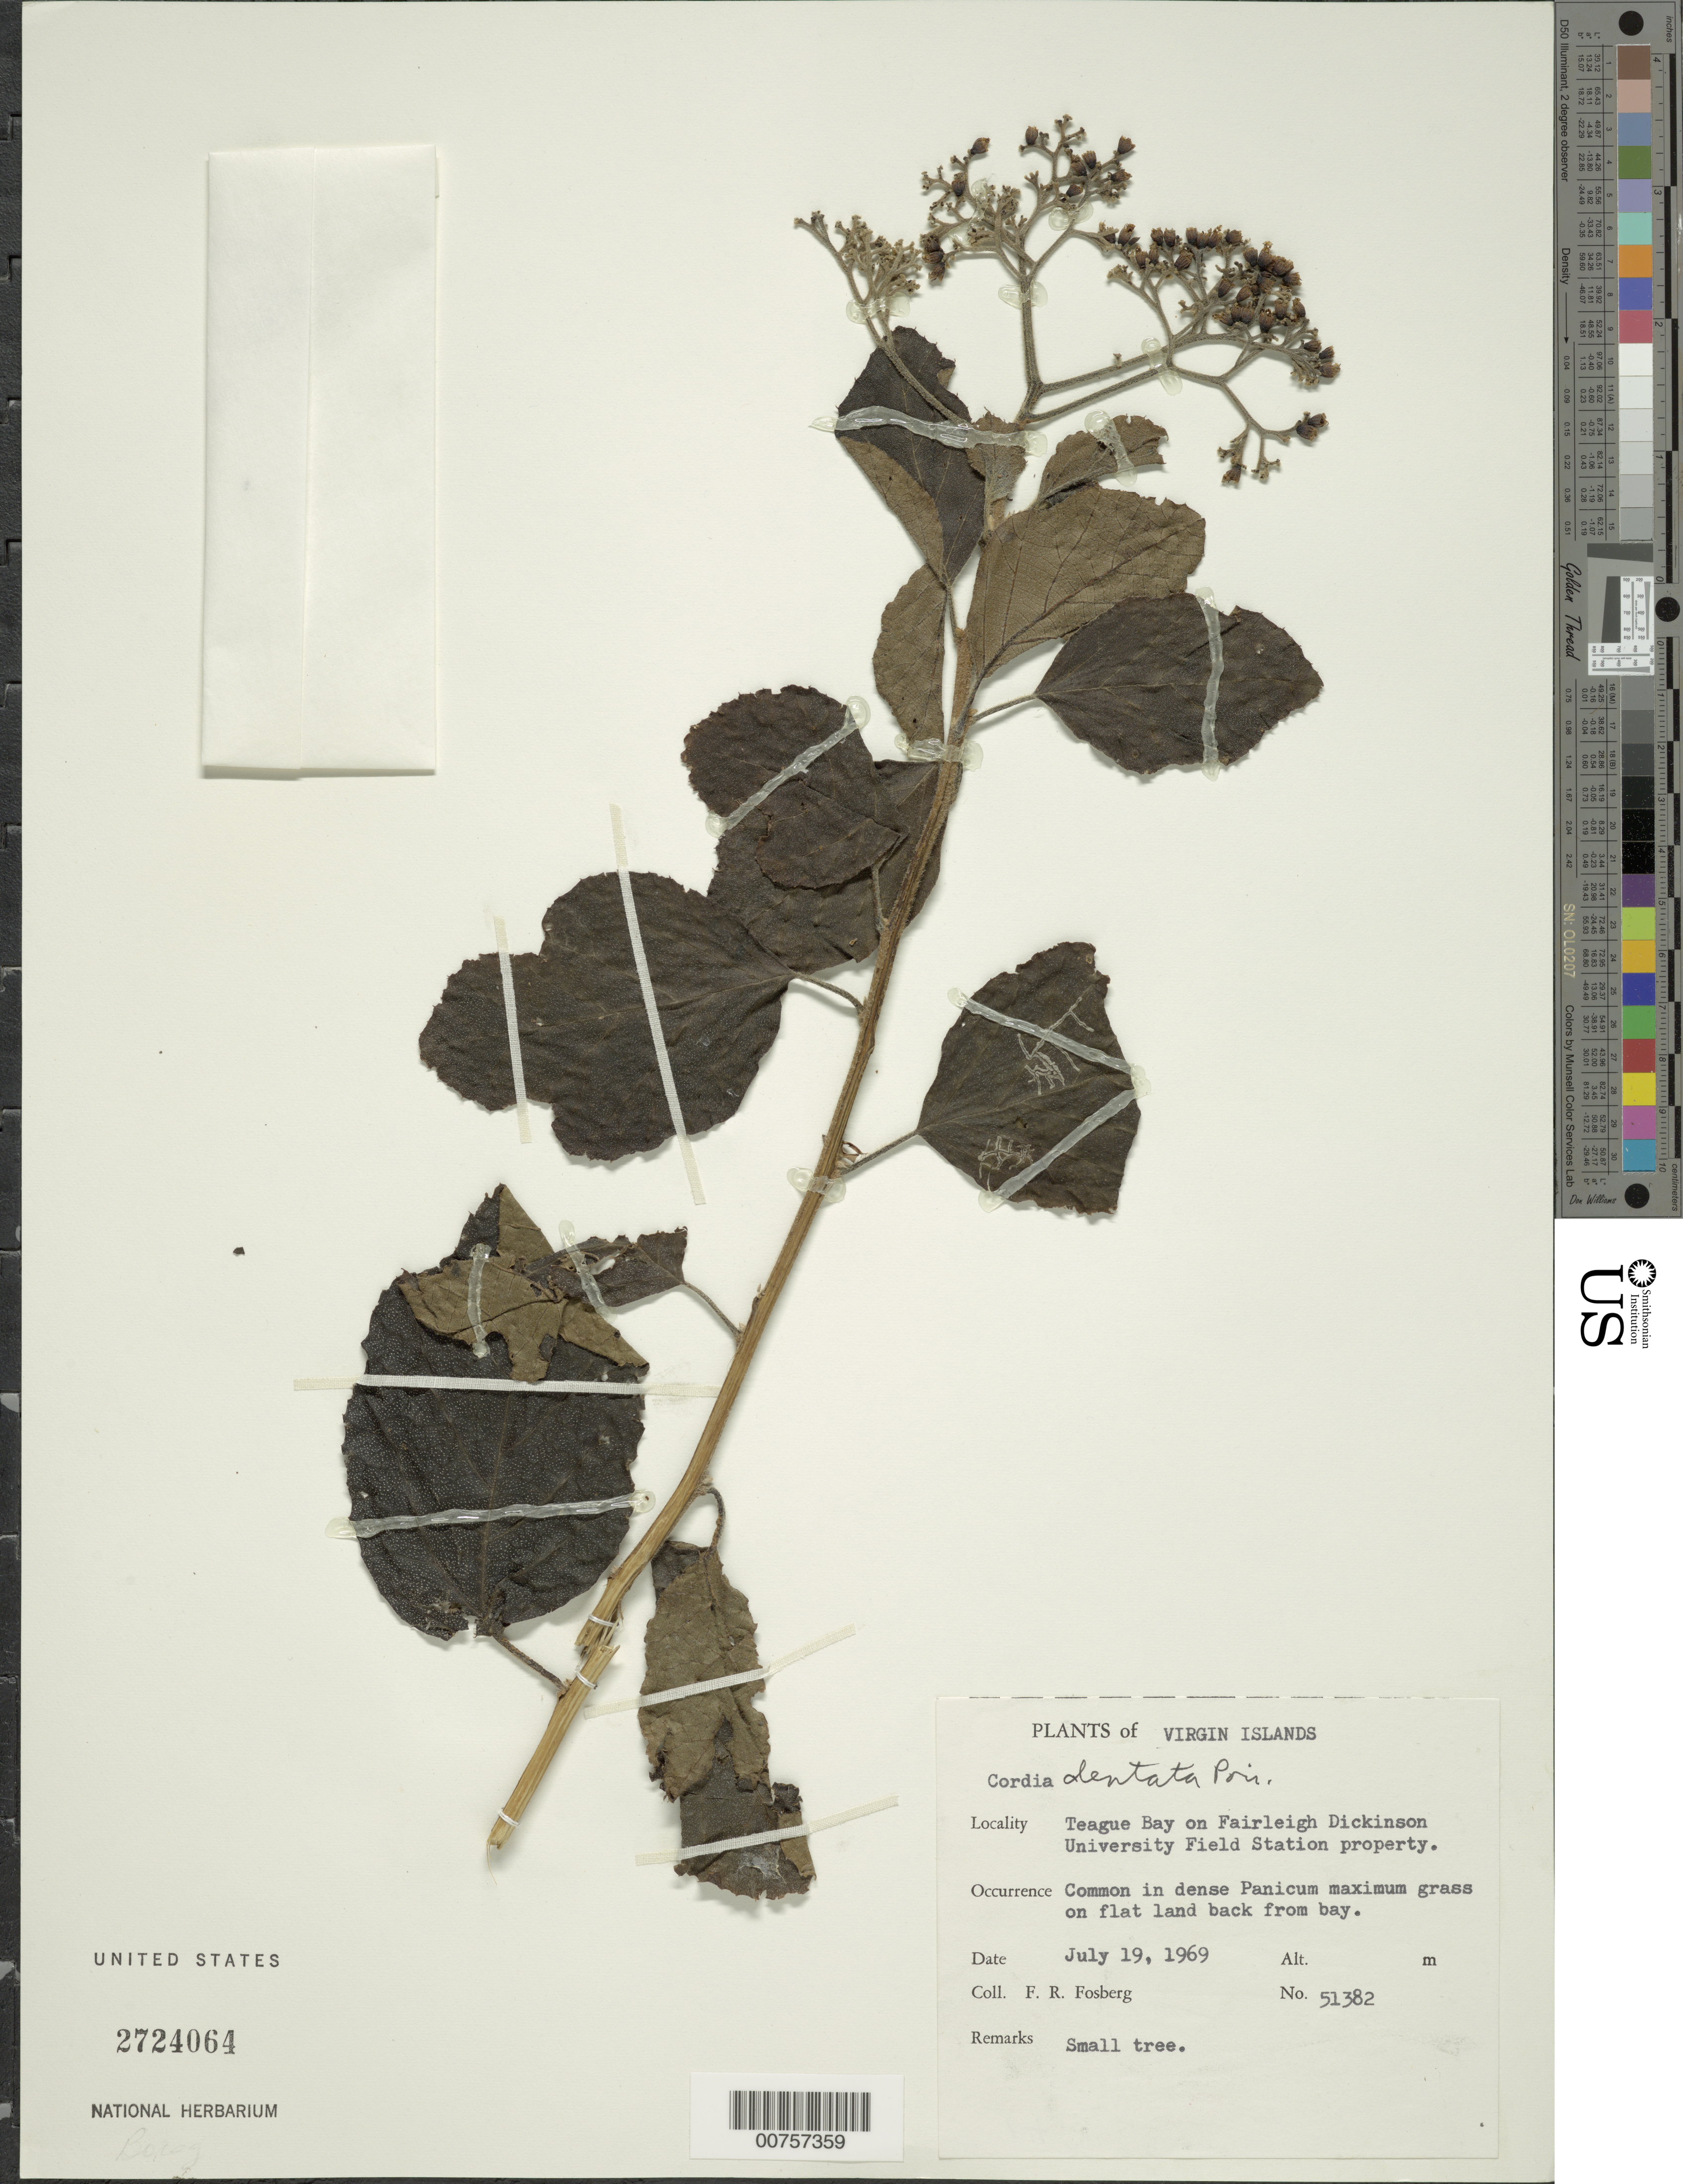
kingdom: Plantae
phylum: Tracheophyta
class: Magnoliopsida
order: Boraginales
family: Cordiaceae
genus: Cordia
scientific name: Cordia dentata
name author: Poir.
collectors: F. R. Fosberg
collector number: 51382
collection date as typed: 19 Jul 1969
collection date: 1969-07-19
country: U.S. Virgin Islands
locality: Teague Bay on Fairleigh Dickinson; University Field Station Property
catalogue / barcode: US 2724064